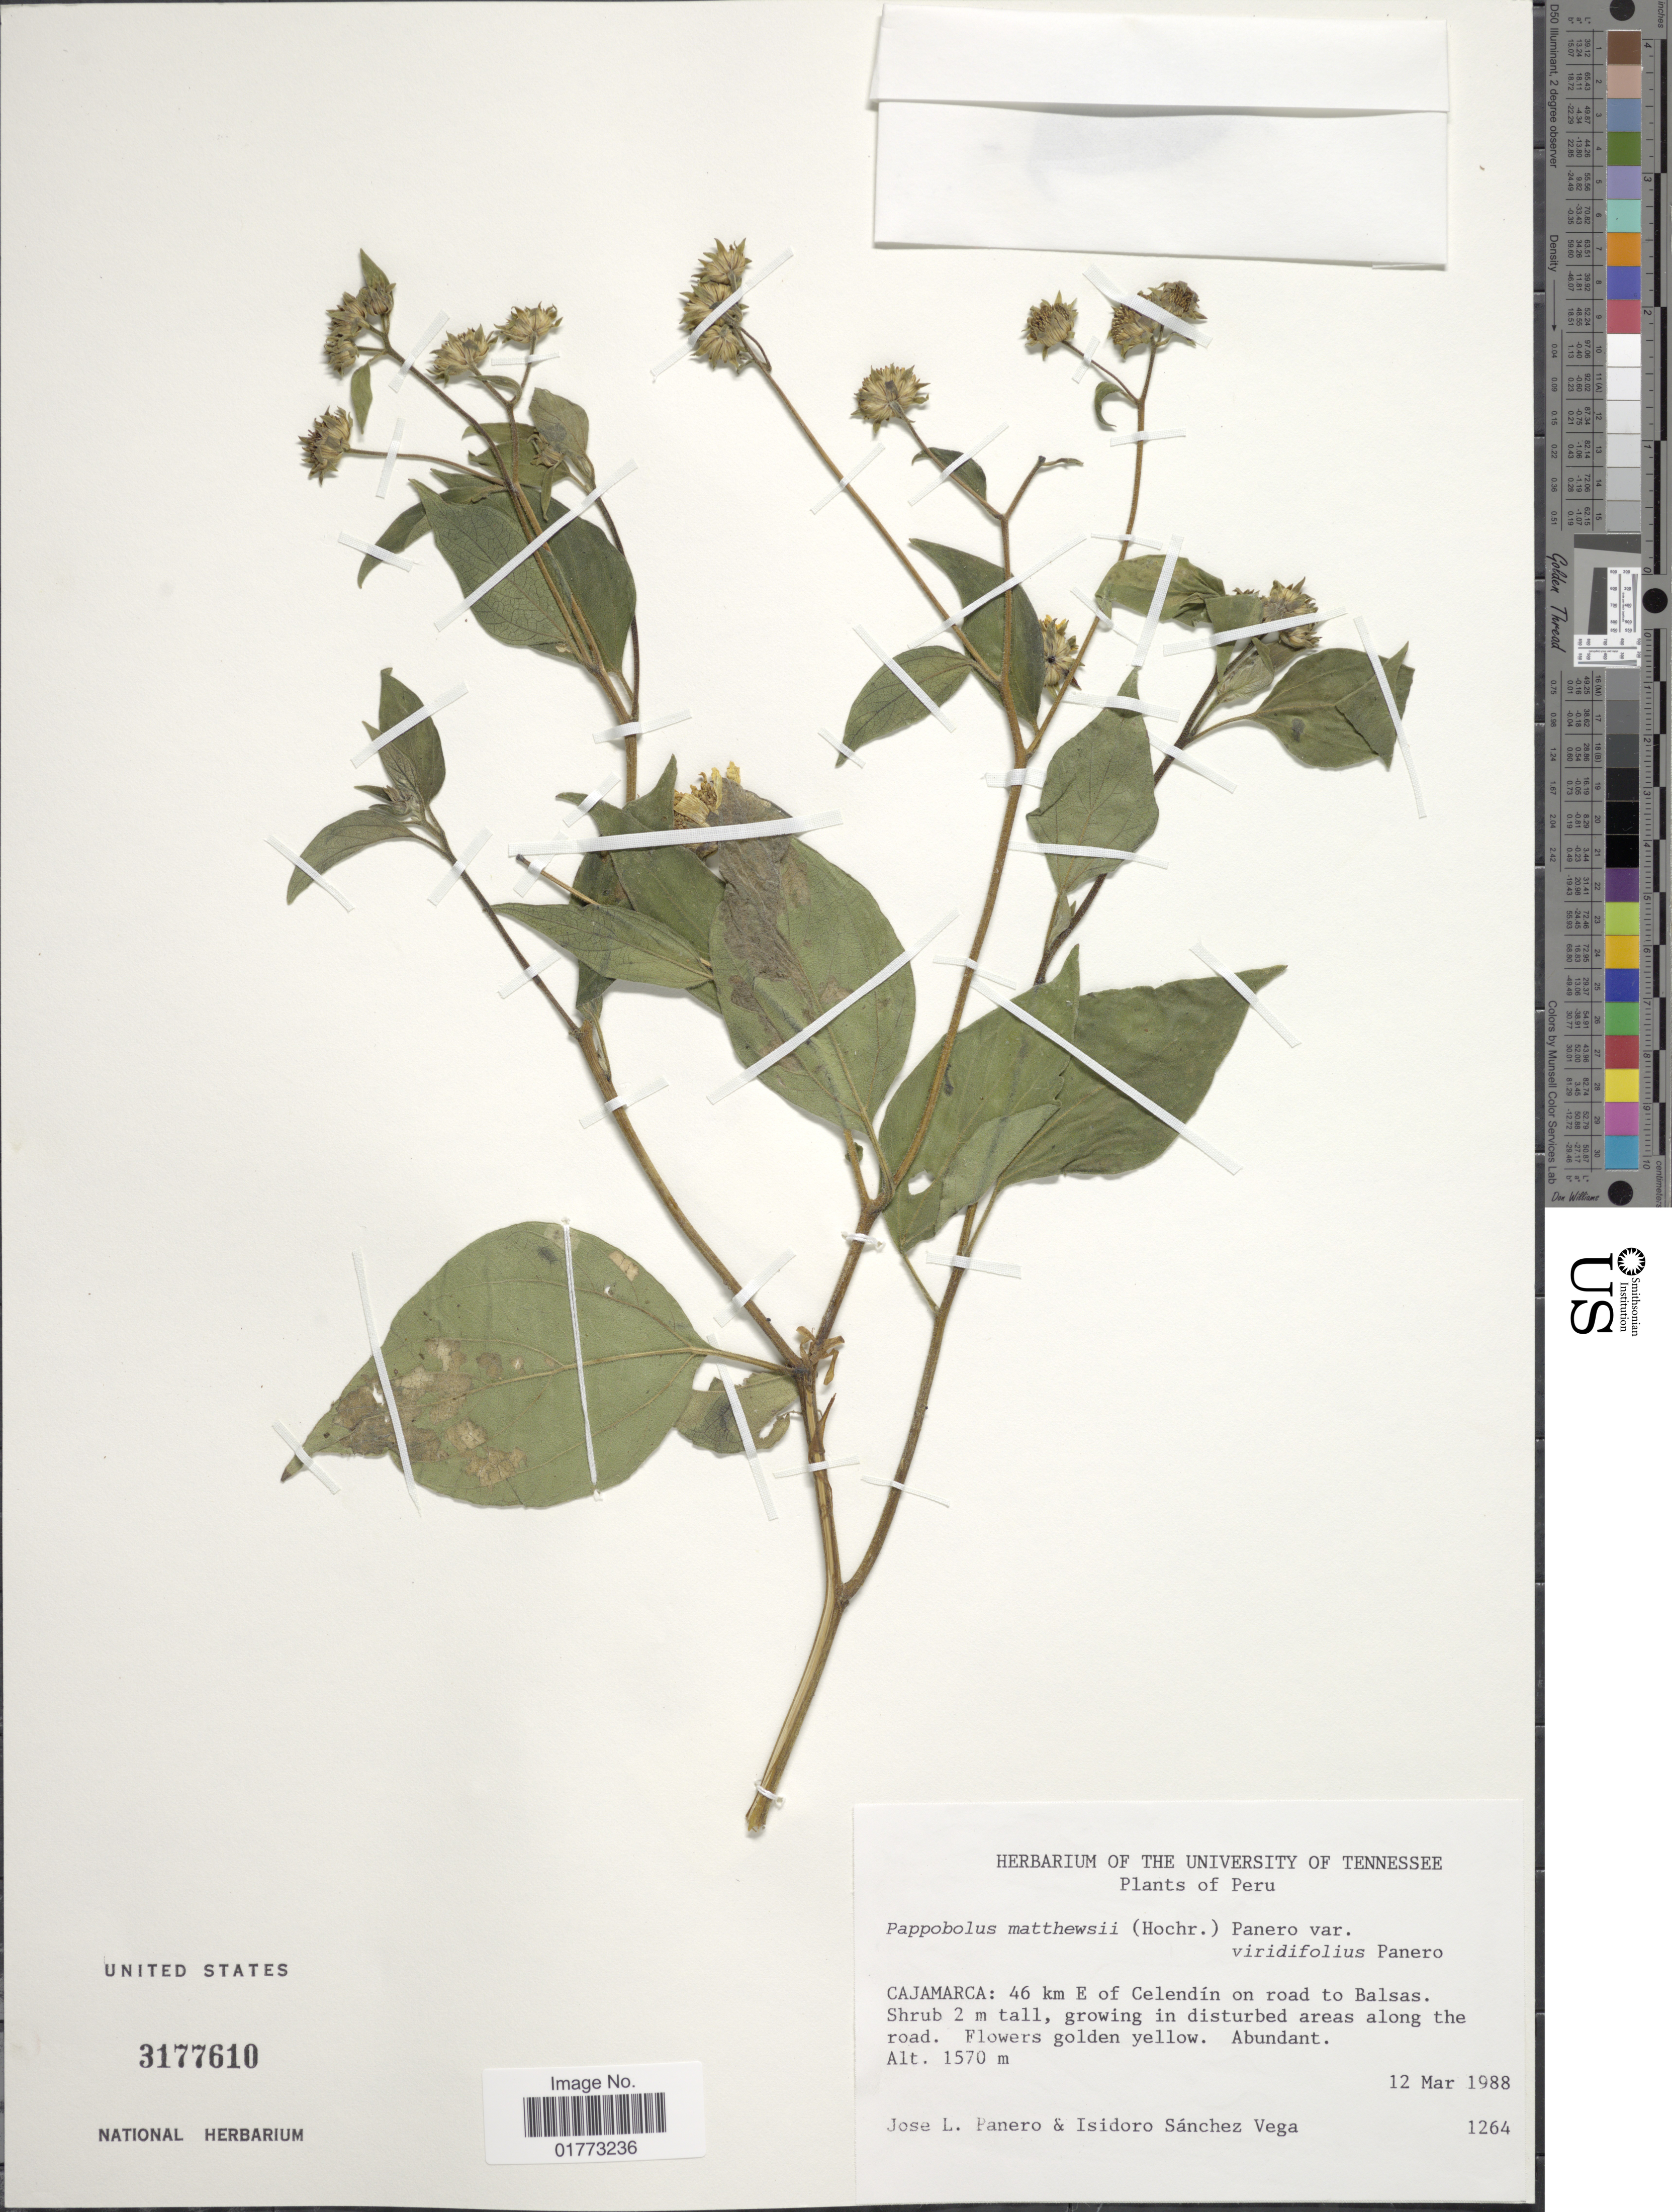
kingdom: Plantae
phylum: Tracheophyta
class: Magnoliopsida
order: Asterales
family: Asteraceae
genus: Pappobolus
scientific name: Pappobolus matthewsii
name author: (Hochr.) Panero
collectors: J. L. Panero & I. Sánchez Vega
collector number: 1264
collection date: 1988-03-12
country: Peru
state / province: Cajamarca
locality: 46 km E of Celendín on road to Balsas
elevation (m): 1570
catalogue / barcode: US 3177610